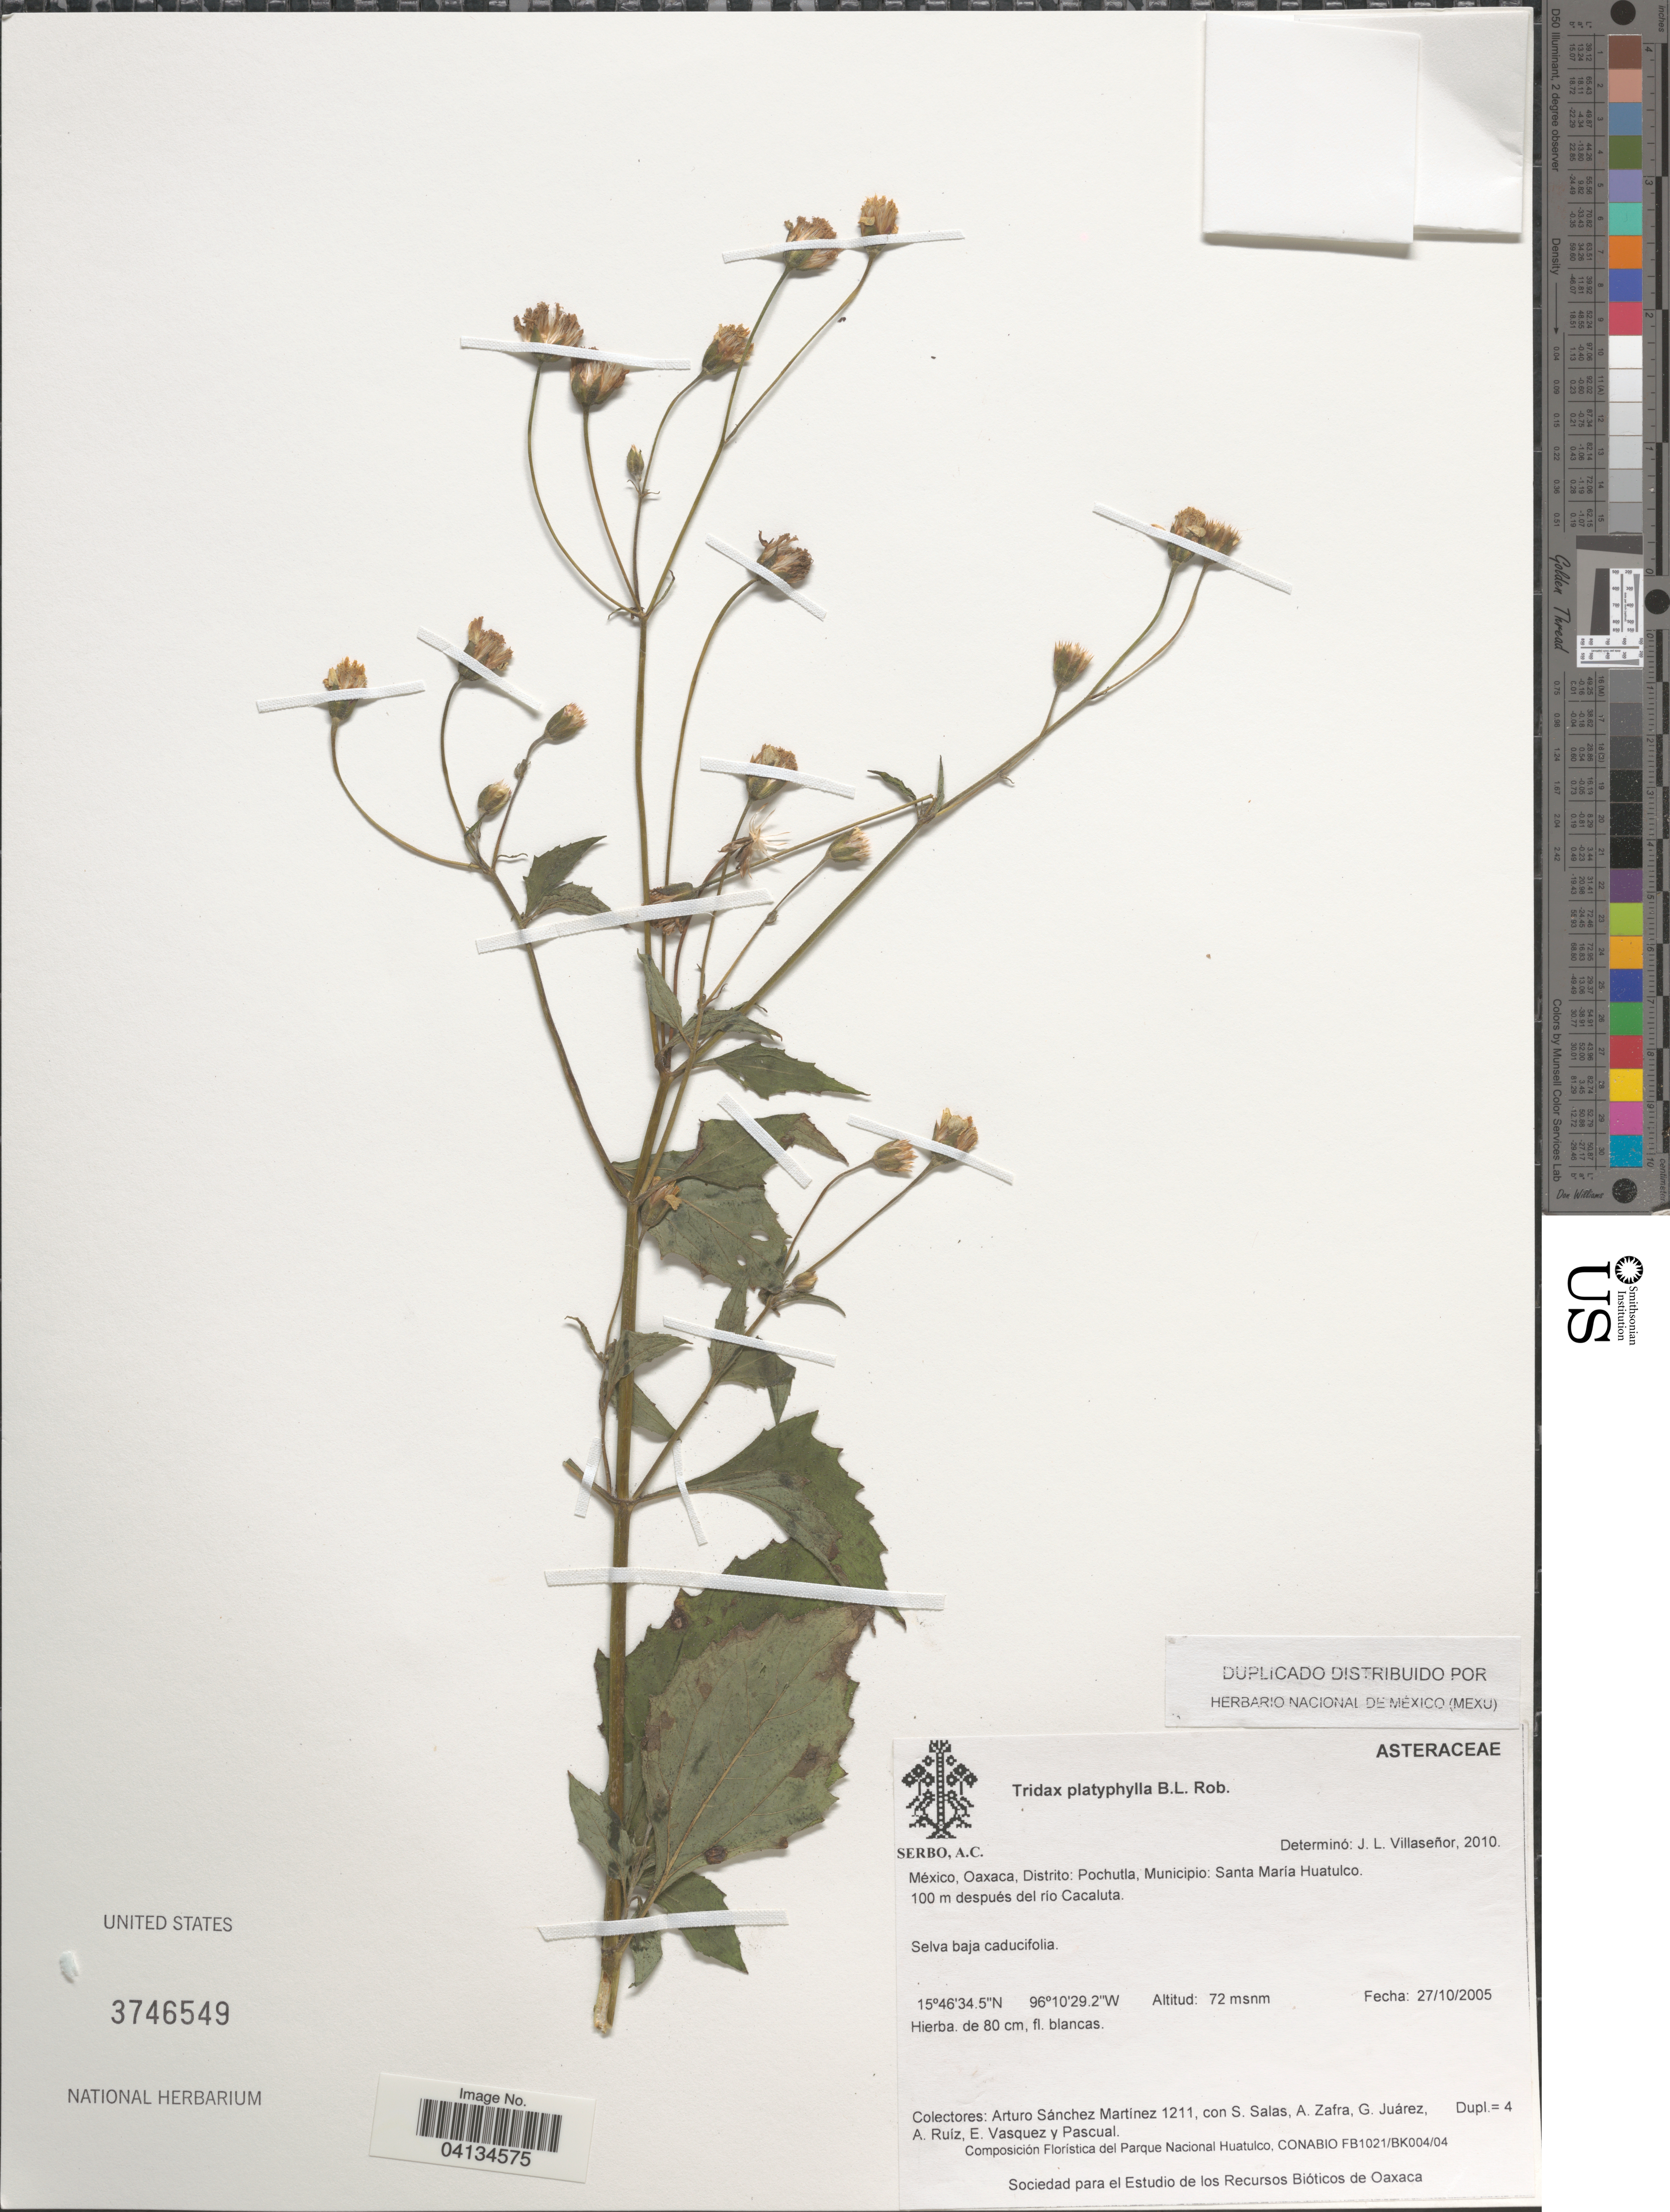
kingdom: Plantae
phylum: Tracheophyta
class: Magnoliopsida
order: Asterales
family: Asteraceae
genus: Tridax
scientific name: Tridax platyphylla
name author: B.L. Rob.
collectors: A. Sanchez Martinez, S. Salas, A. Zafra, G. Juarez & et al.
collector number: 1211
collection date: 2005-10-27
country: Mexico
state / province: Oaxaca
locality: Distrito: Pochutla, Municipio: Santa María Huatulco. 100 m después del río Cacaluta.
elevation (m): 72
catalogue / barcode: US 3746549